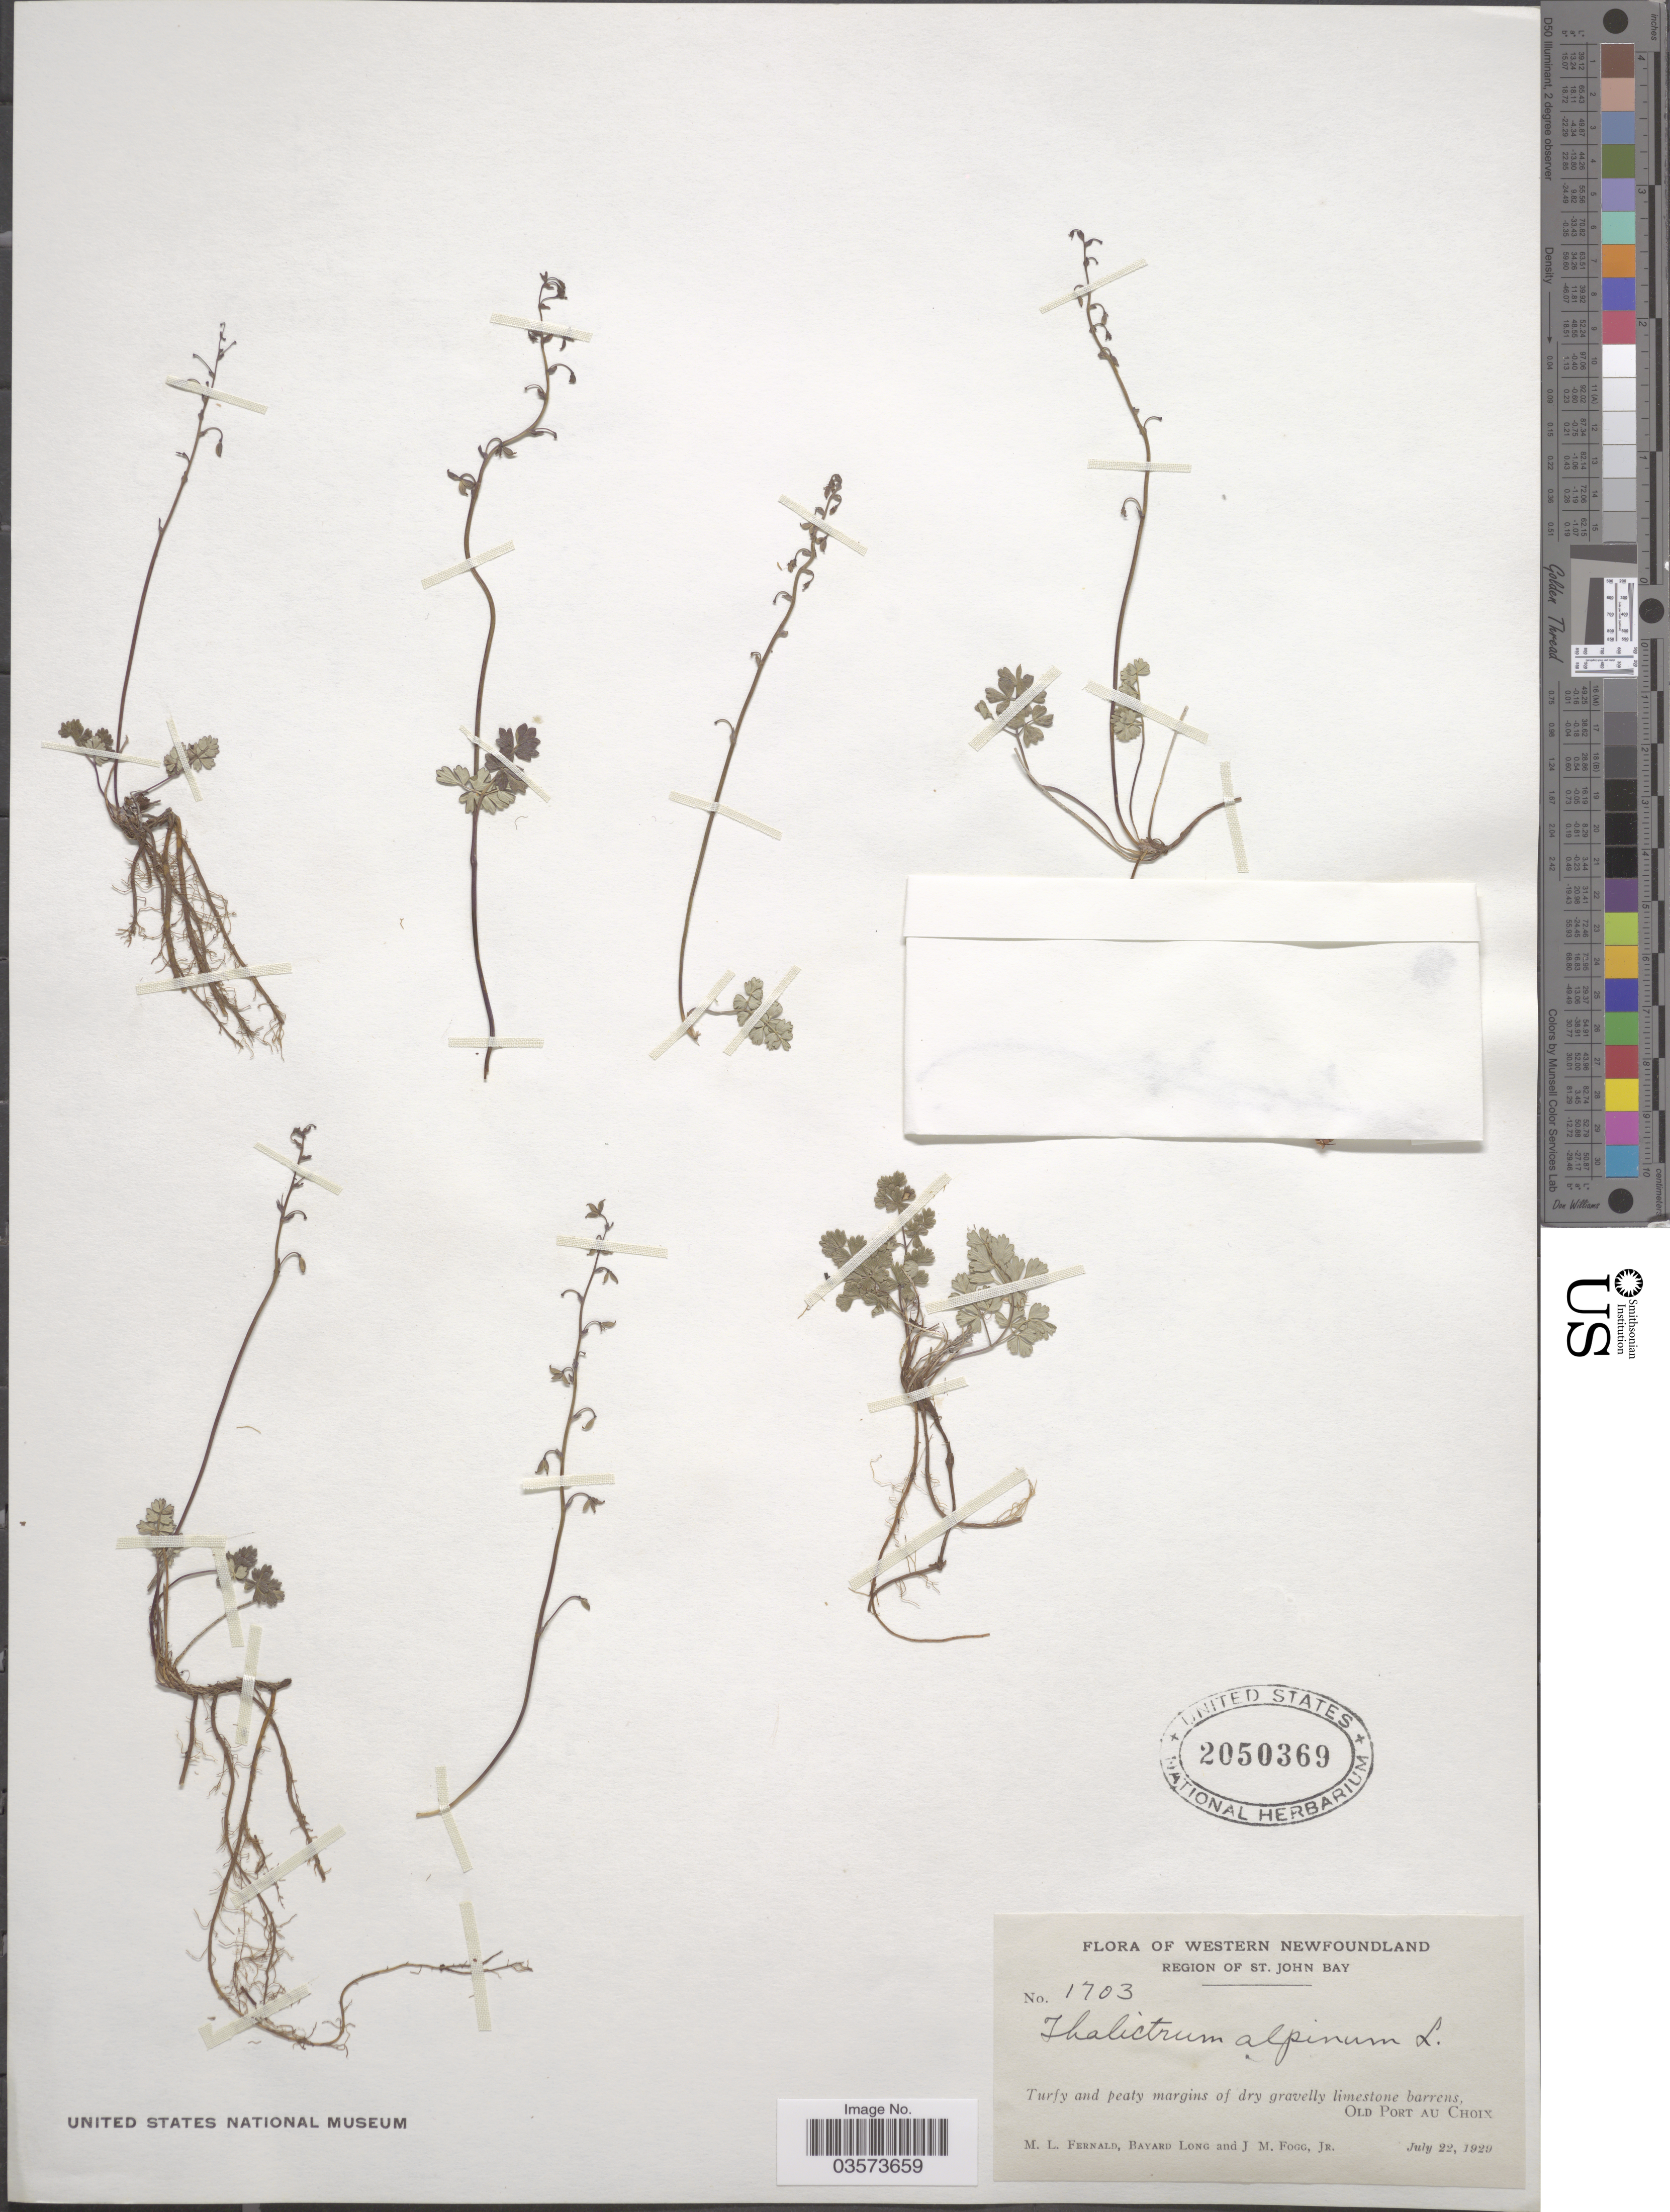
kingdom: Plantae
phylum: Tracheophyta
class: Magnoliopsida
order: Ranunculales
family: Ranunculaceae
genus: Thalictrum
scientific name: Thalictrum alpinum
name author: L.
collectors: M. L. Fernald, B. Long & J. Fogg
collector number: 1703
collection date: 1929-07-22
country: Canada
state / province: Newfoundland and Labrador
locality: Western Newfoundland. Region of St. John Bay. Old Port Au Choix.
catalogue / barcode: US 2050369